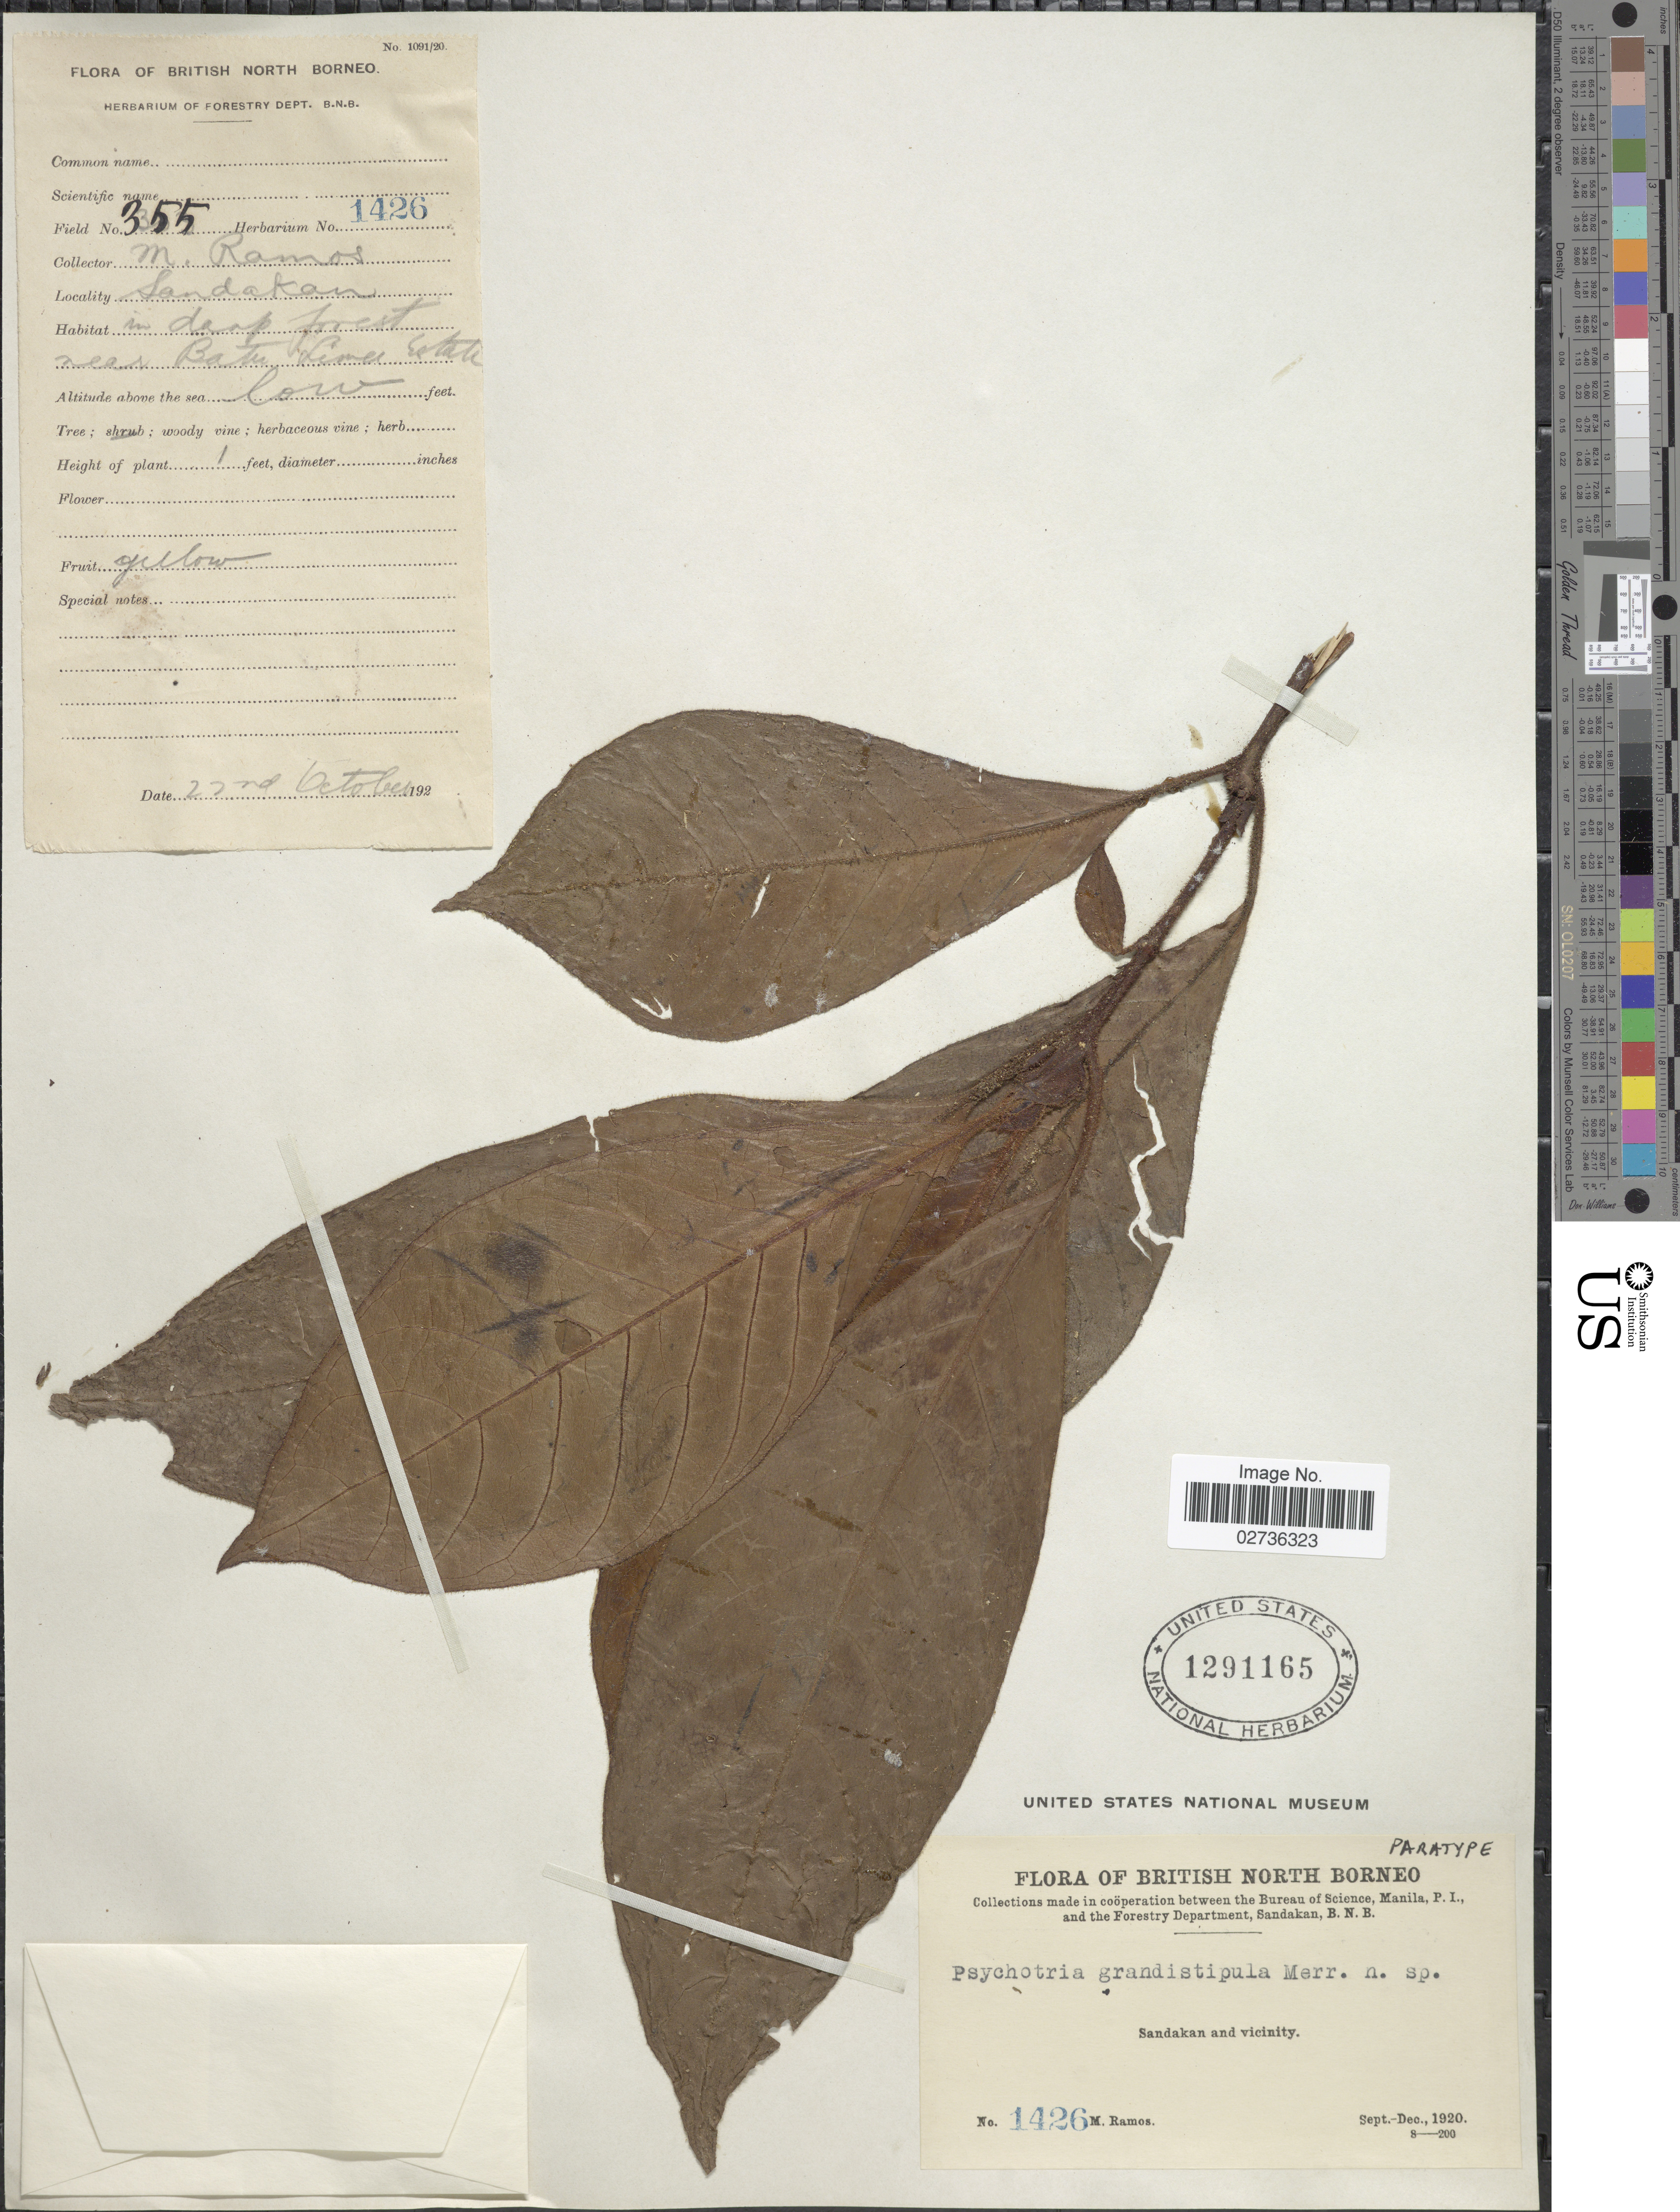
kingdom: Plantae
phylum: Tracheophyta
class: Magnoliopsida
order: Gentianales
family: Rubiaceae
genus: Psychotria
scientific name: Psychotria grandistipula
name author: Standl.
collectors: M. Ramos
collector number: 355/1426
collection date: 1920-10-22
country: Malaysia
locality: British North Borneo. Sandakan and vicinity.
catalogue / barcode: US 1291165